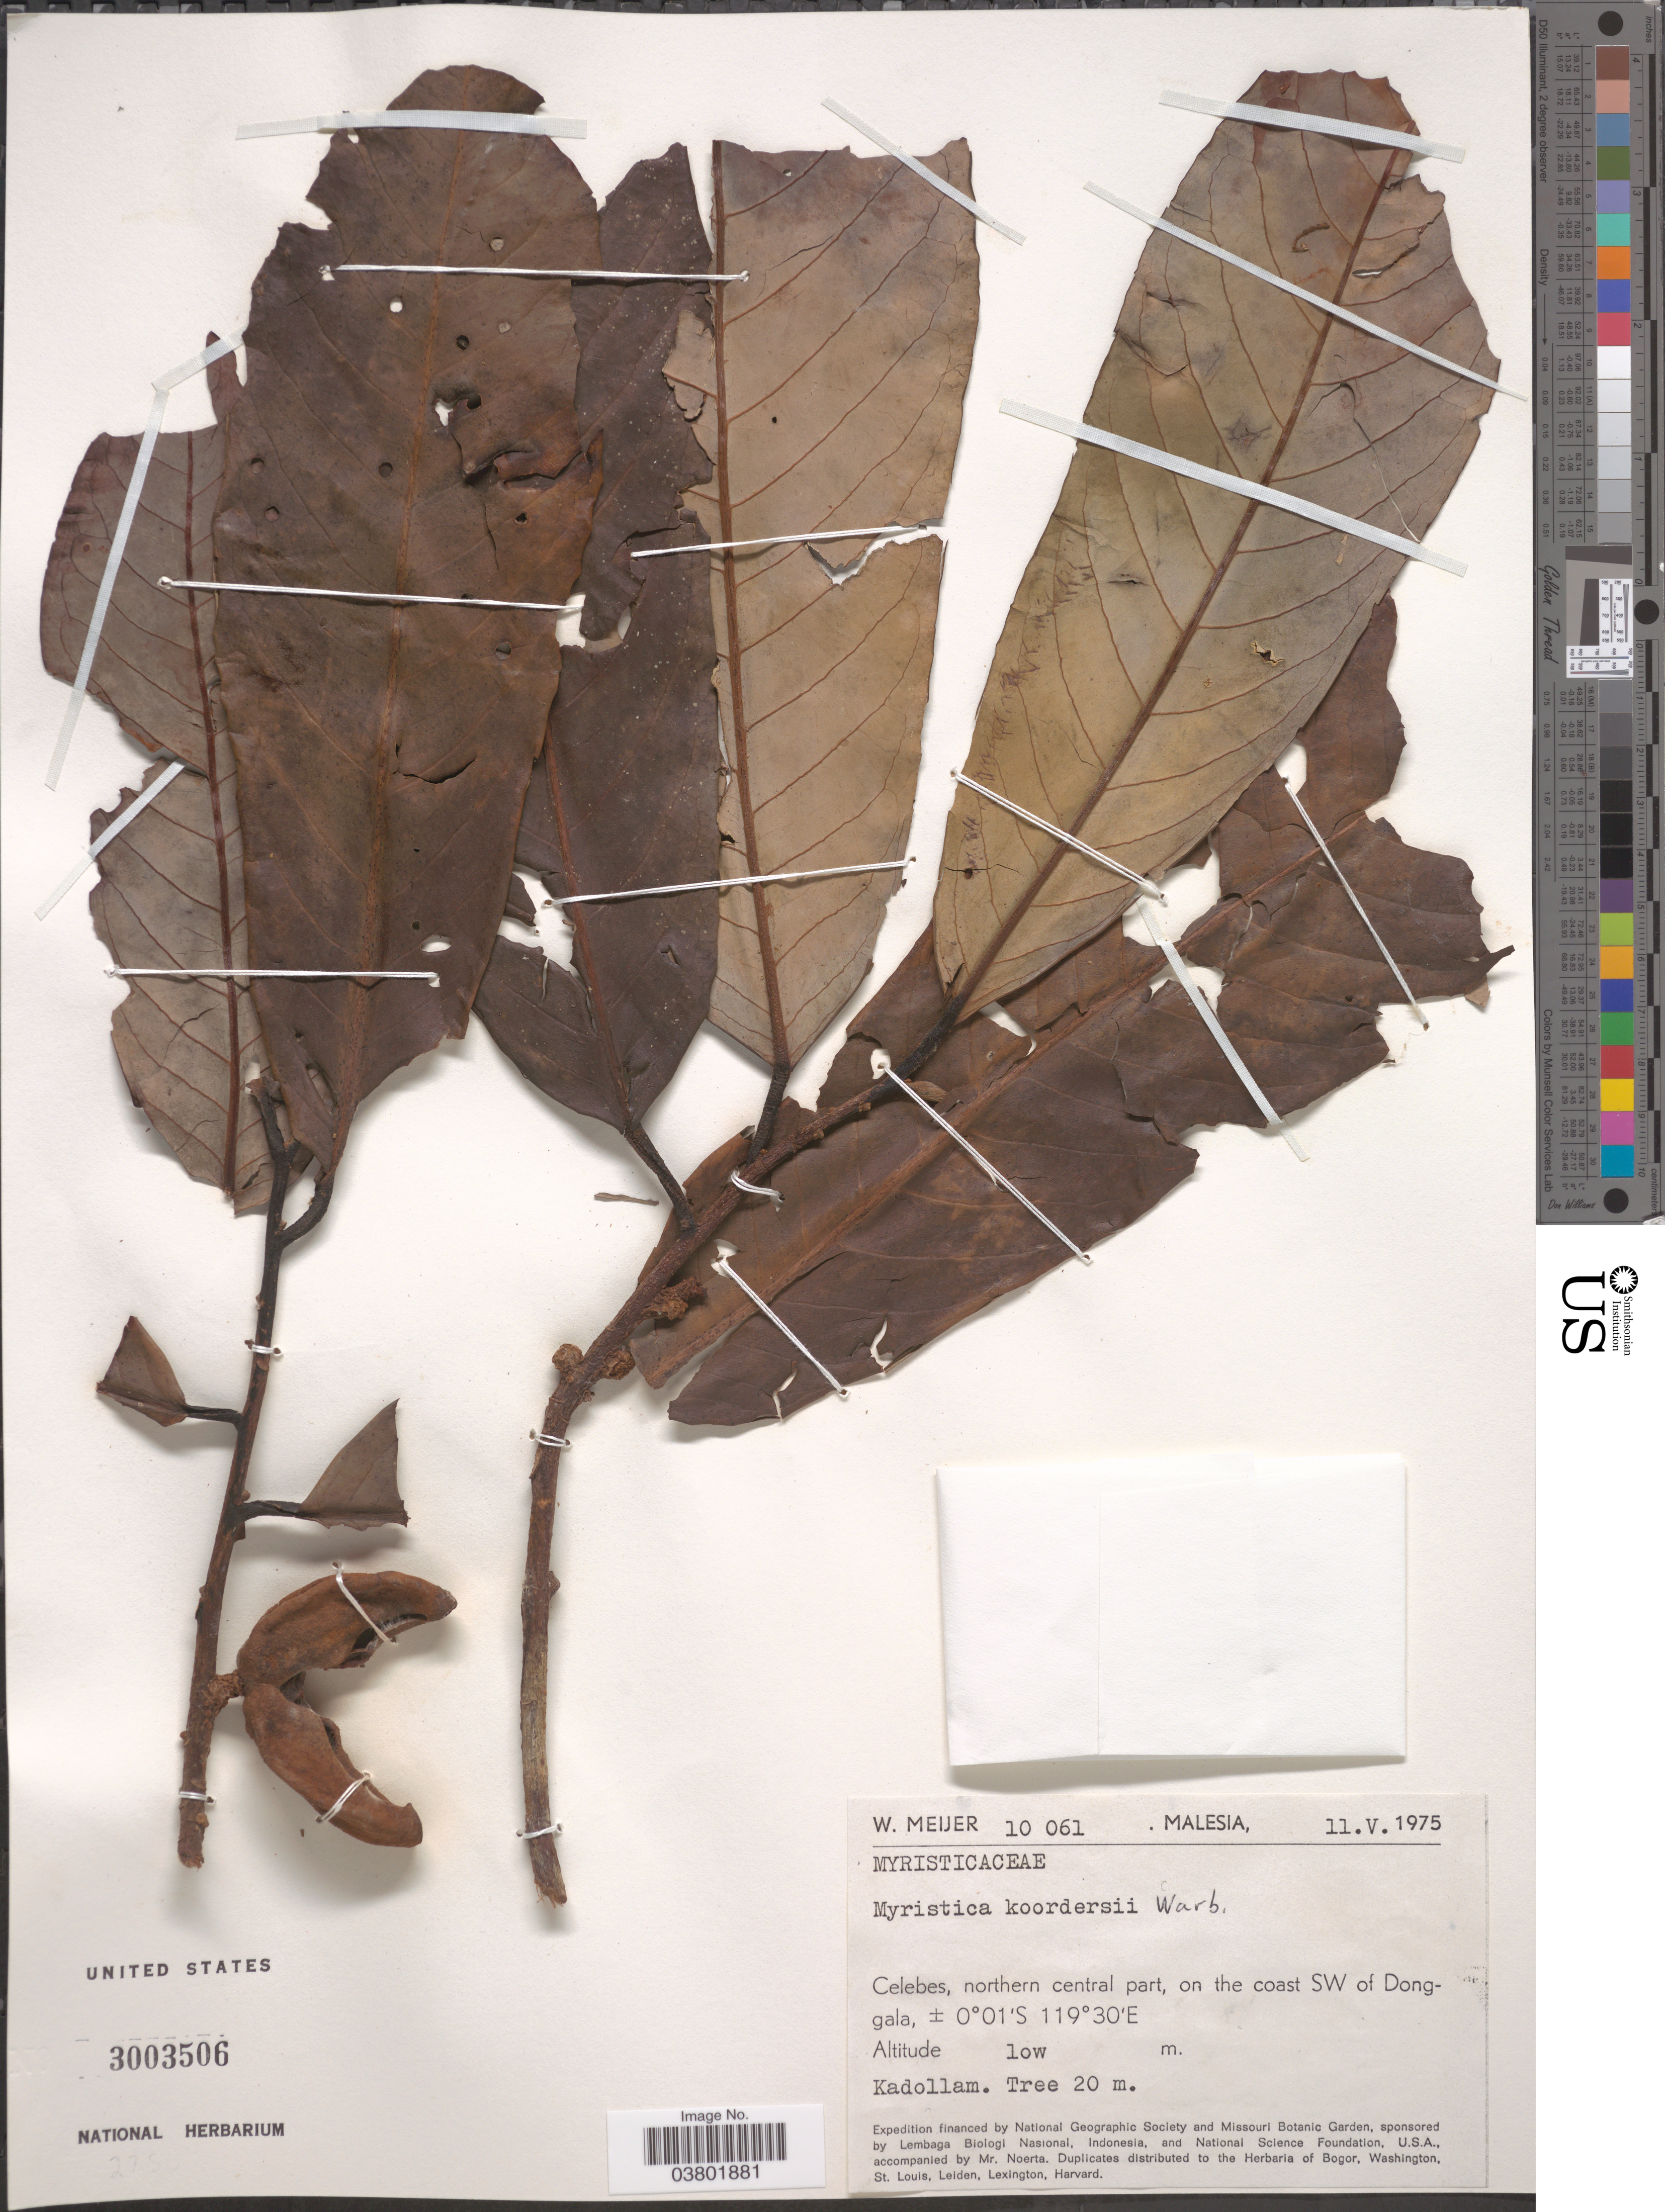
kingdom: Plantae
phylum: Tracheophyta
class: Magnoliopsida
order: Magnoliales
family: Myristicaceae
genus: Myristica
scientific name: Myristica koordersii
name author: Warb.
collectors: W. Meijer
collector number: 10061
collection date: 1975-05-11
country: Malaysia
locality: Malesia. Celebes, northern central part, on the coast SW of Donggala.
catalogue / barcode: US 3003506